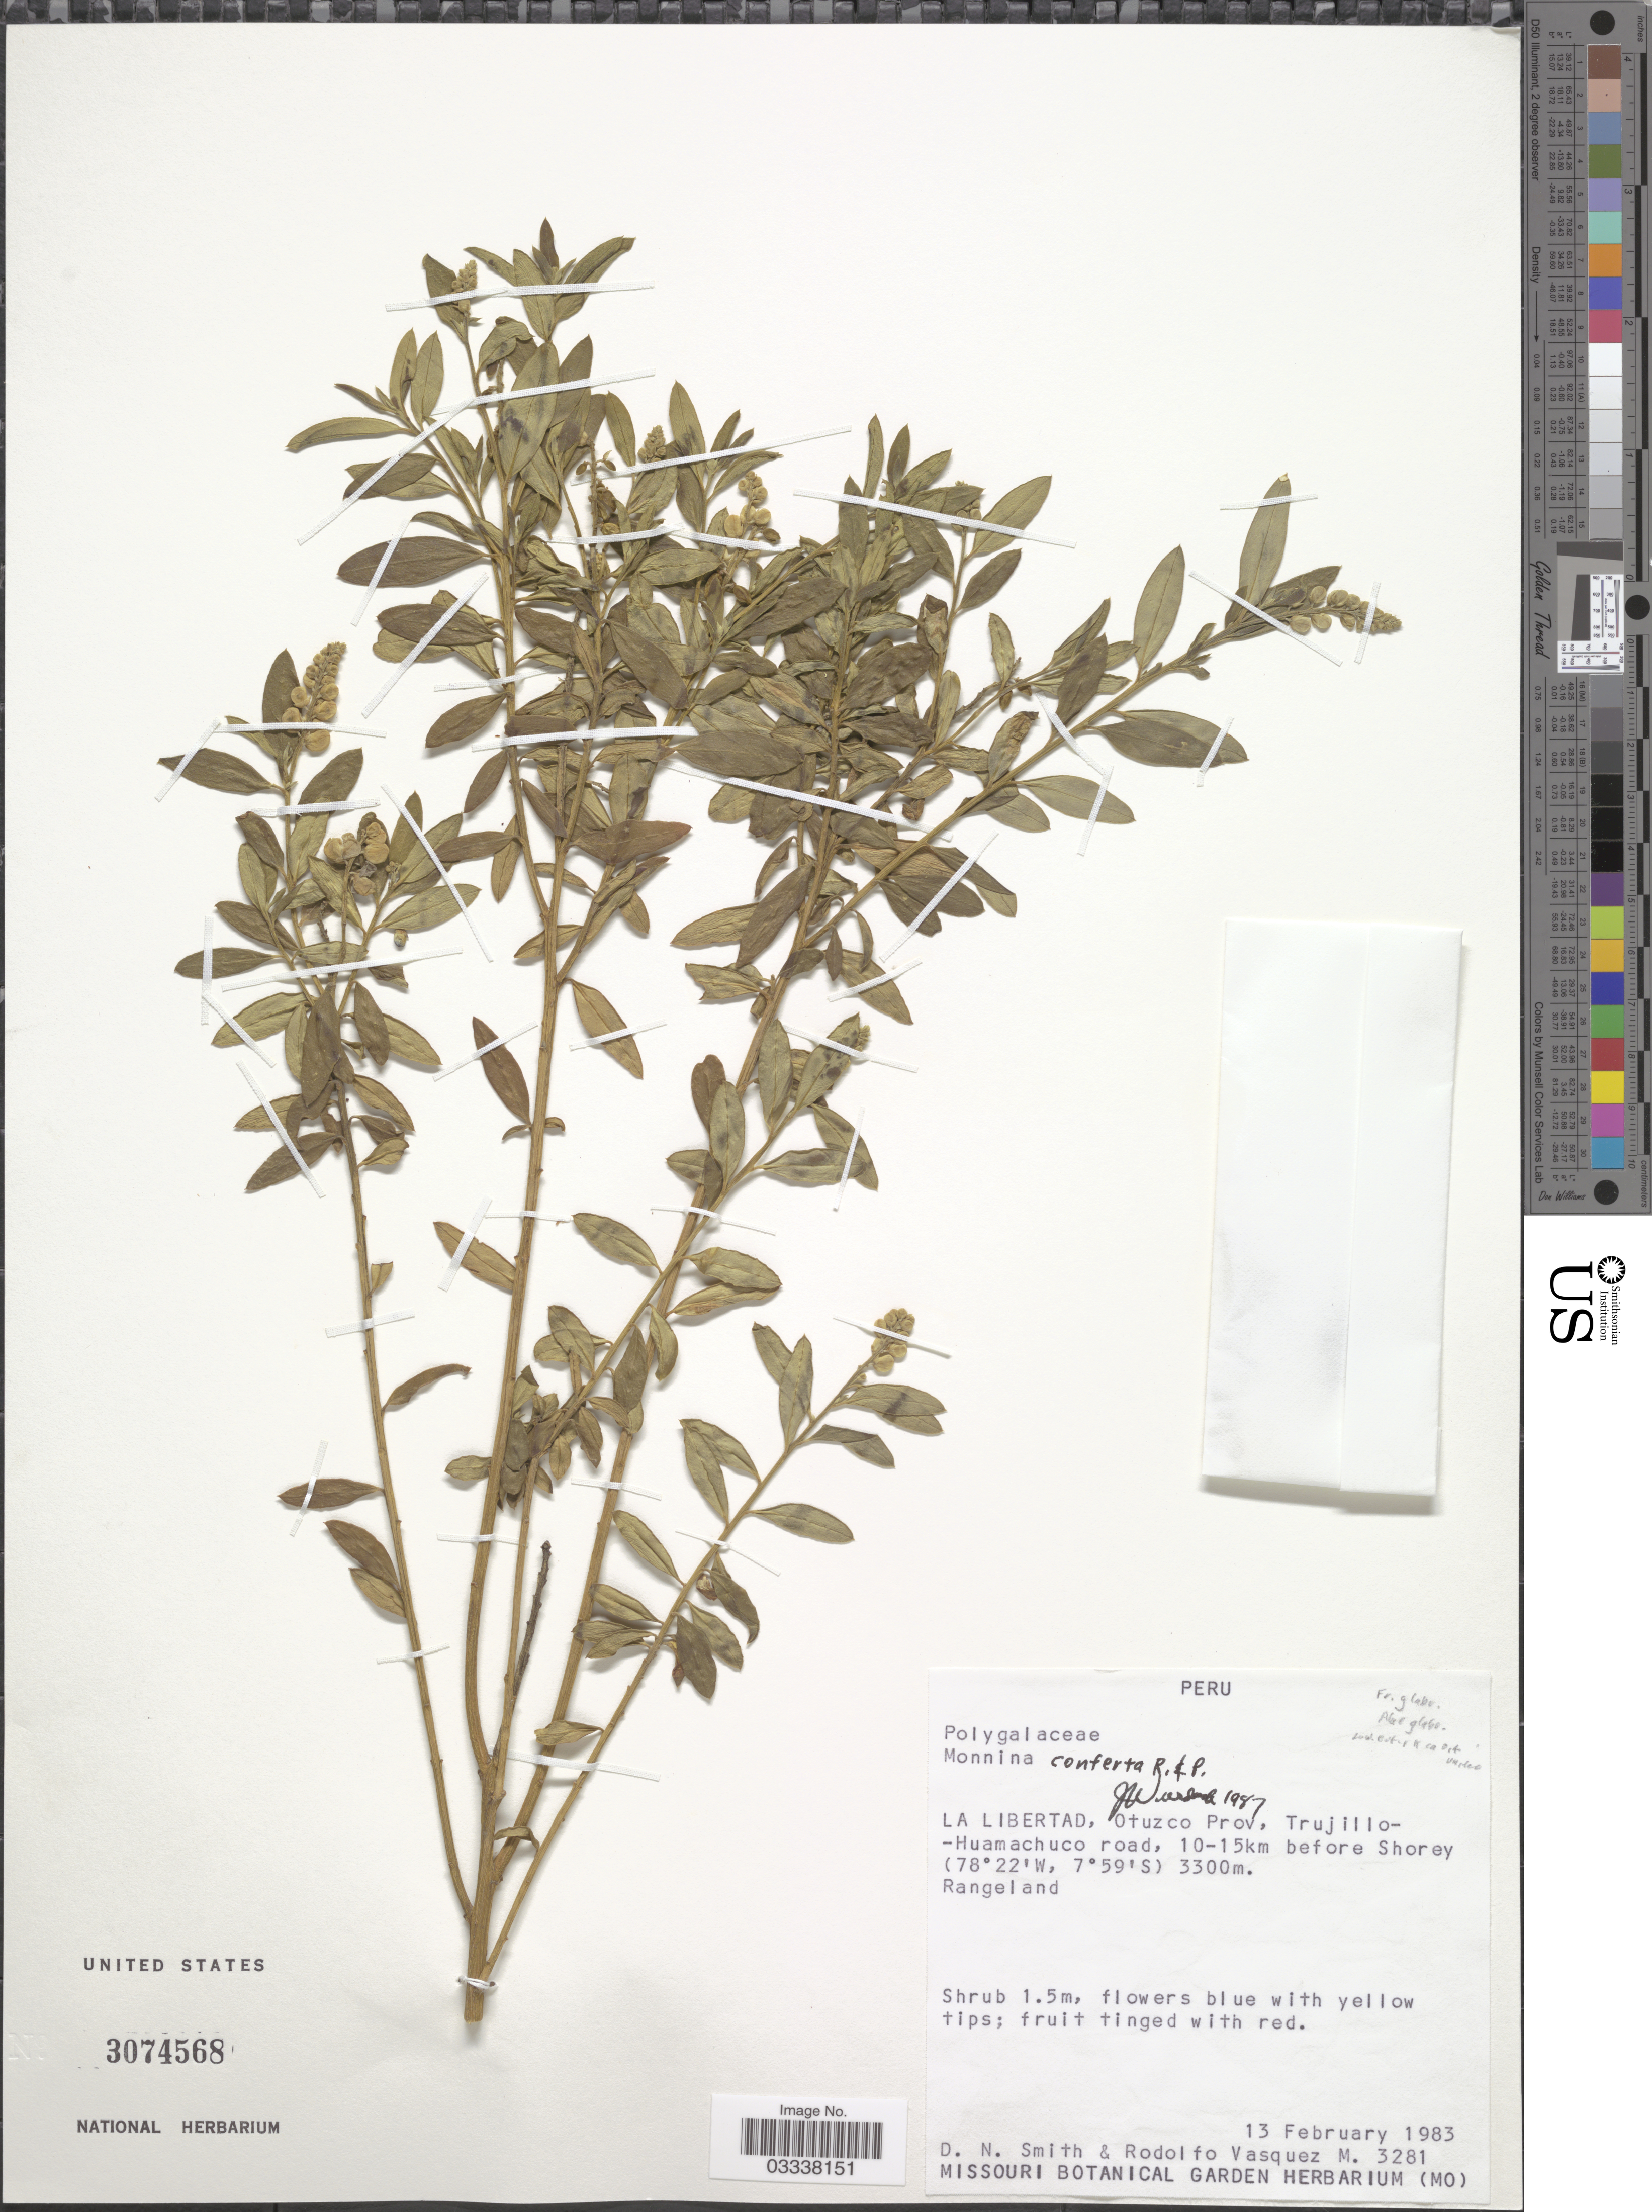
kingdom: Plantae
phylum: Tracheophyta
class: Magnoliopsida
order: Fabales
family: Polygalaceae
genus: Monnina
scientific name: Monnina conferta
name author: Ruiz & Pav.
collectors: D. Smith & R. Vásquez M.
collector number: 3281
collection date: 1983-02-13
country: Peru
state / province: La Libertad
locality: Otuzco Prov, Trujillo-Huamachuco road, 10-15km before Shorey.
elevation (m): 3300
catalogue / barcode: US 3074568